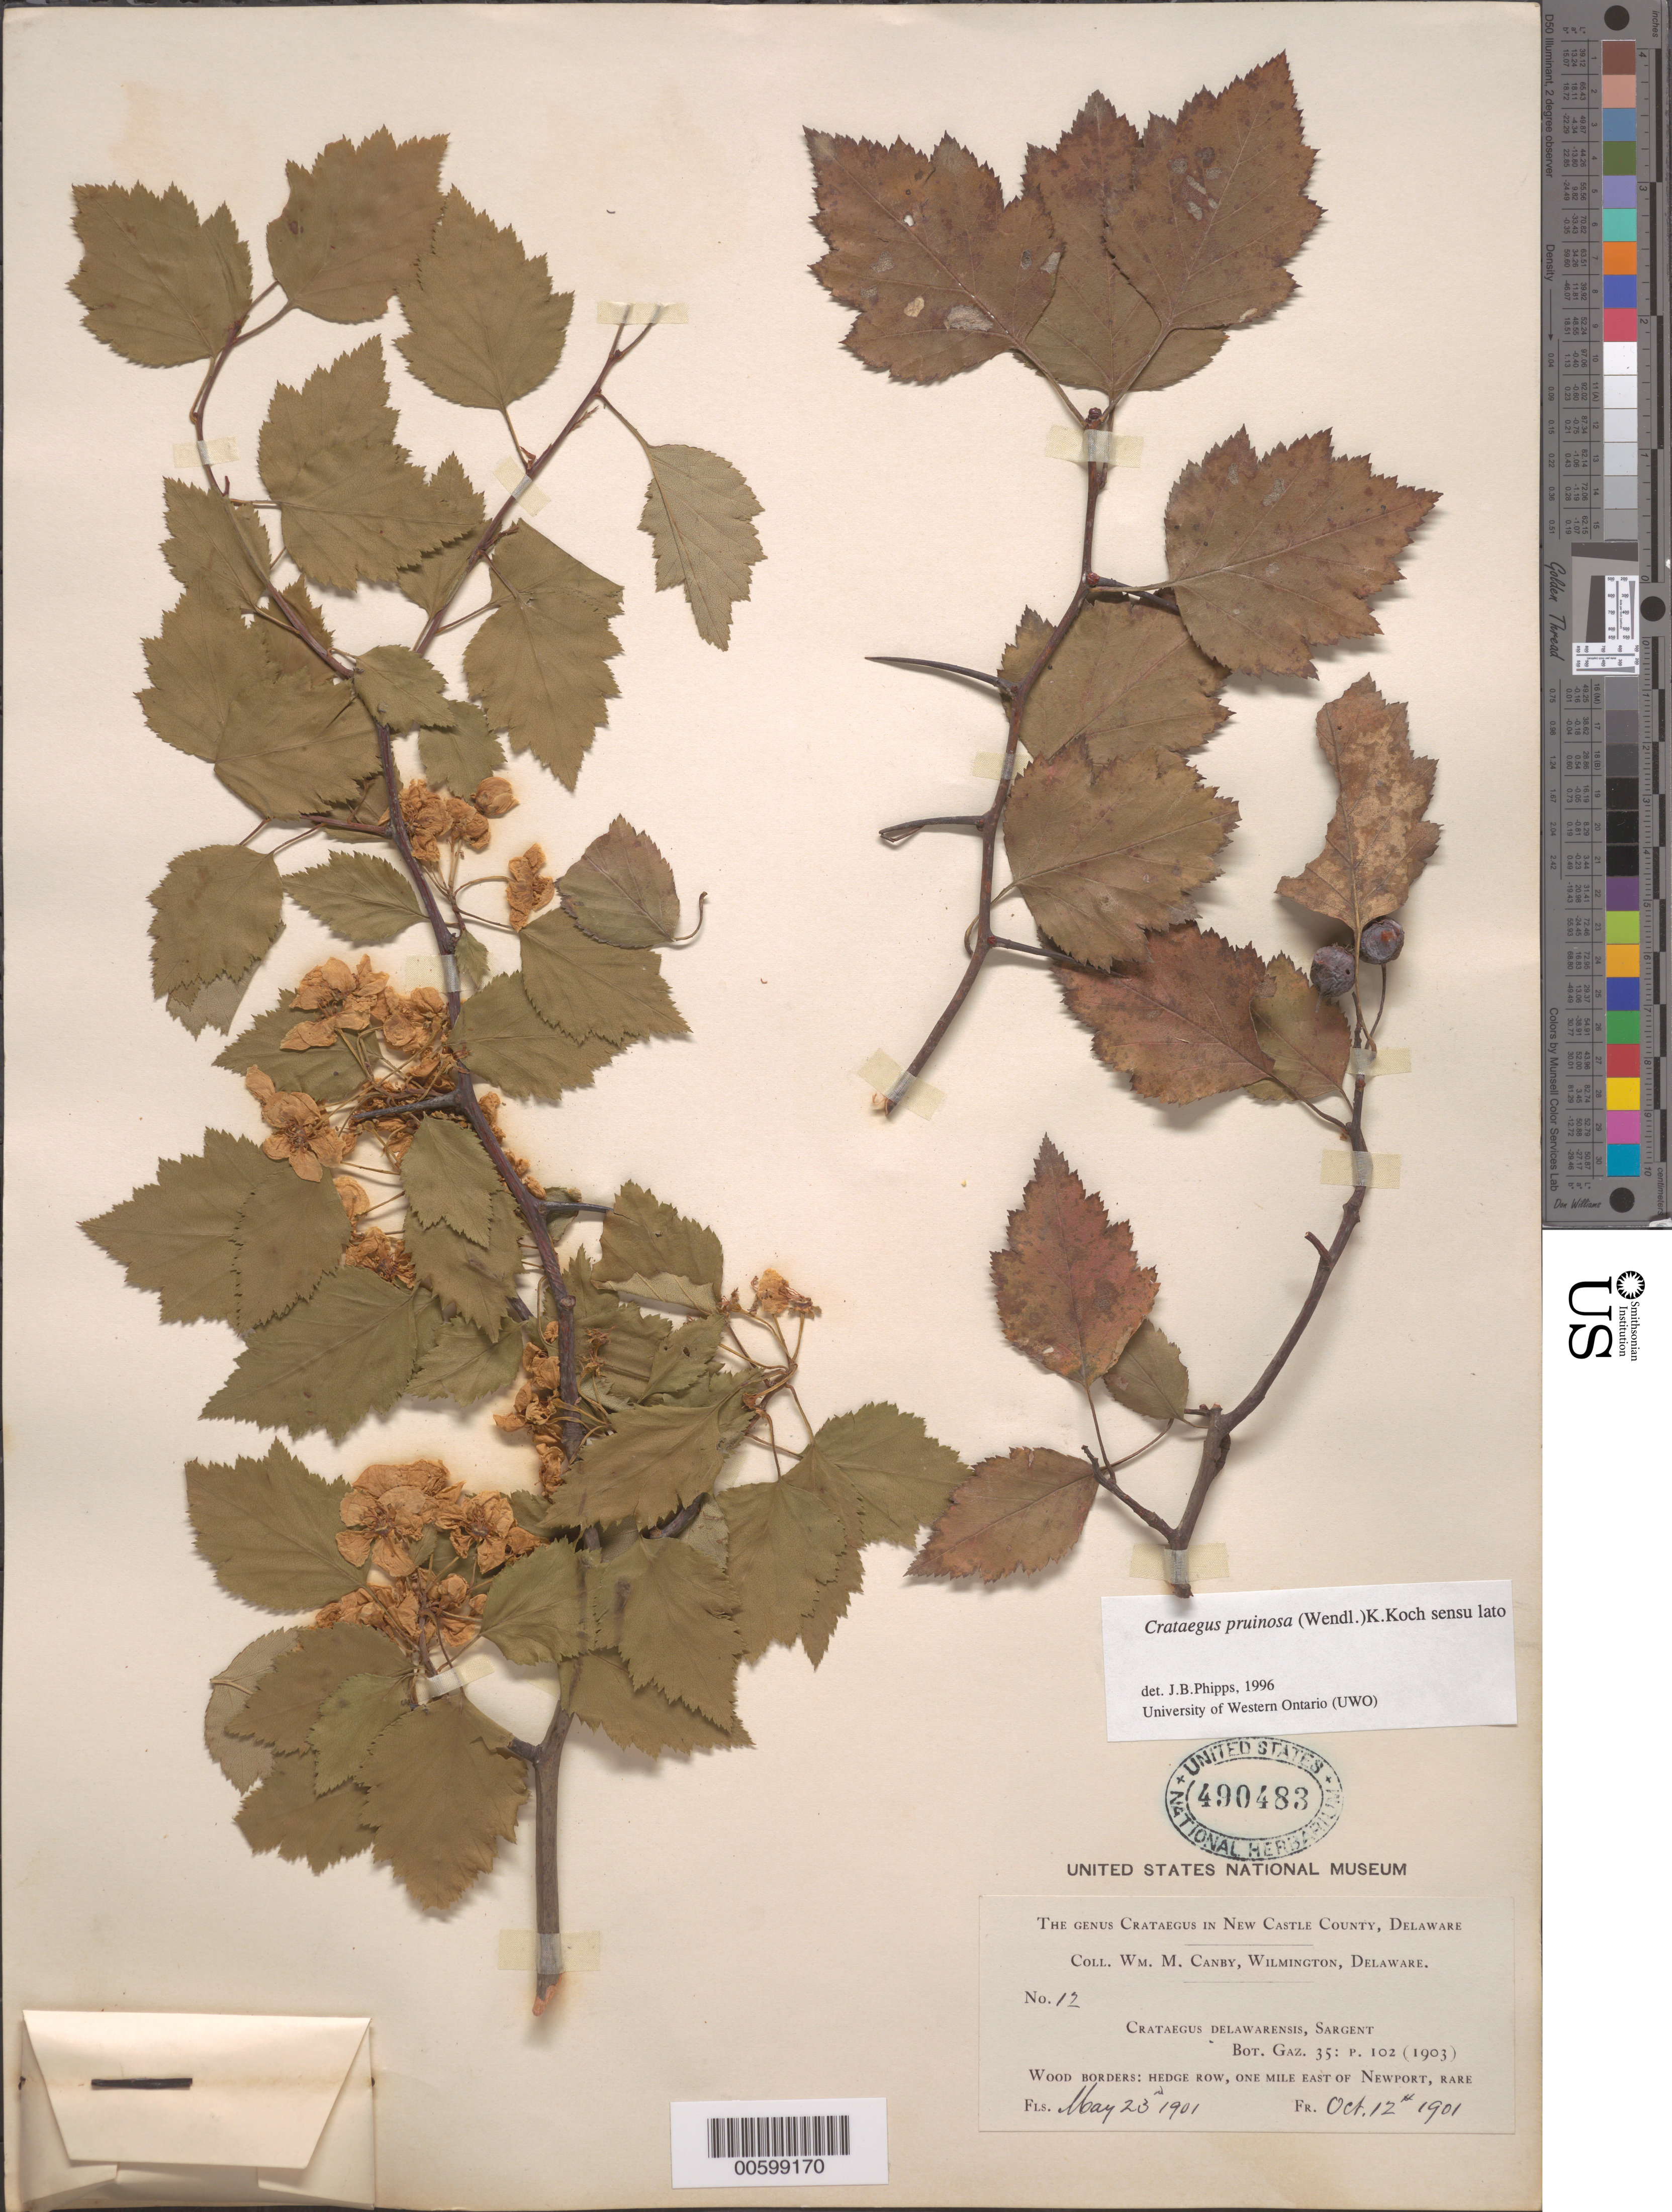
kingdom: Plantae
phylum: Tracheophyta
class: Magnoliopsida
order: Rosales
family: Rosaceae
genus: Crataegus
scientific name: Crataegus pruinosa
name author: (H.L. Wendl.) K. Koch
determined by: Phipps, James B., (UWO), University of Western Ontario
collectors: W. M. Canby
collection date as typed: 25 May 1901 and 12 Oct 1901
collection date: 1901-05-25,1901-10-12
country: United States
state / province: Delaware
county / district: New Castle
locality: One mile E of Newport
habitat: Wood borders: hedge rows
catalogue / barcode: US 490483